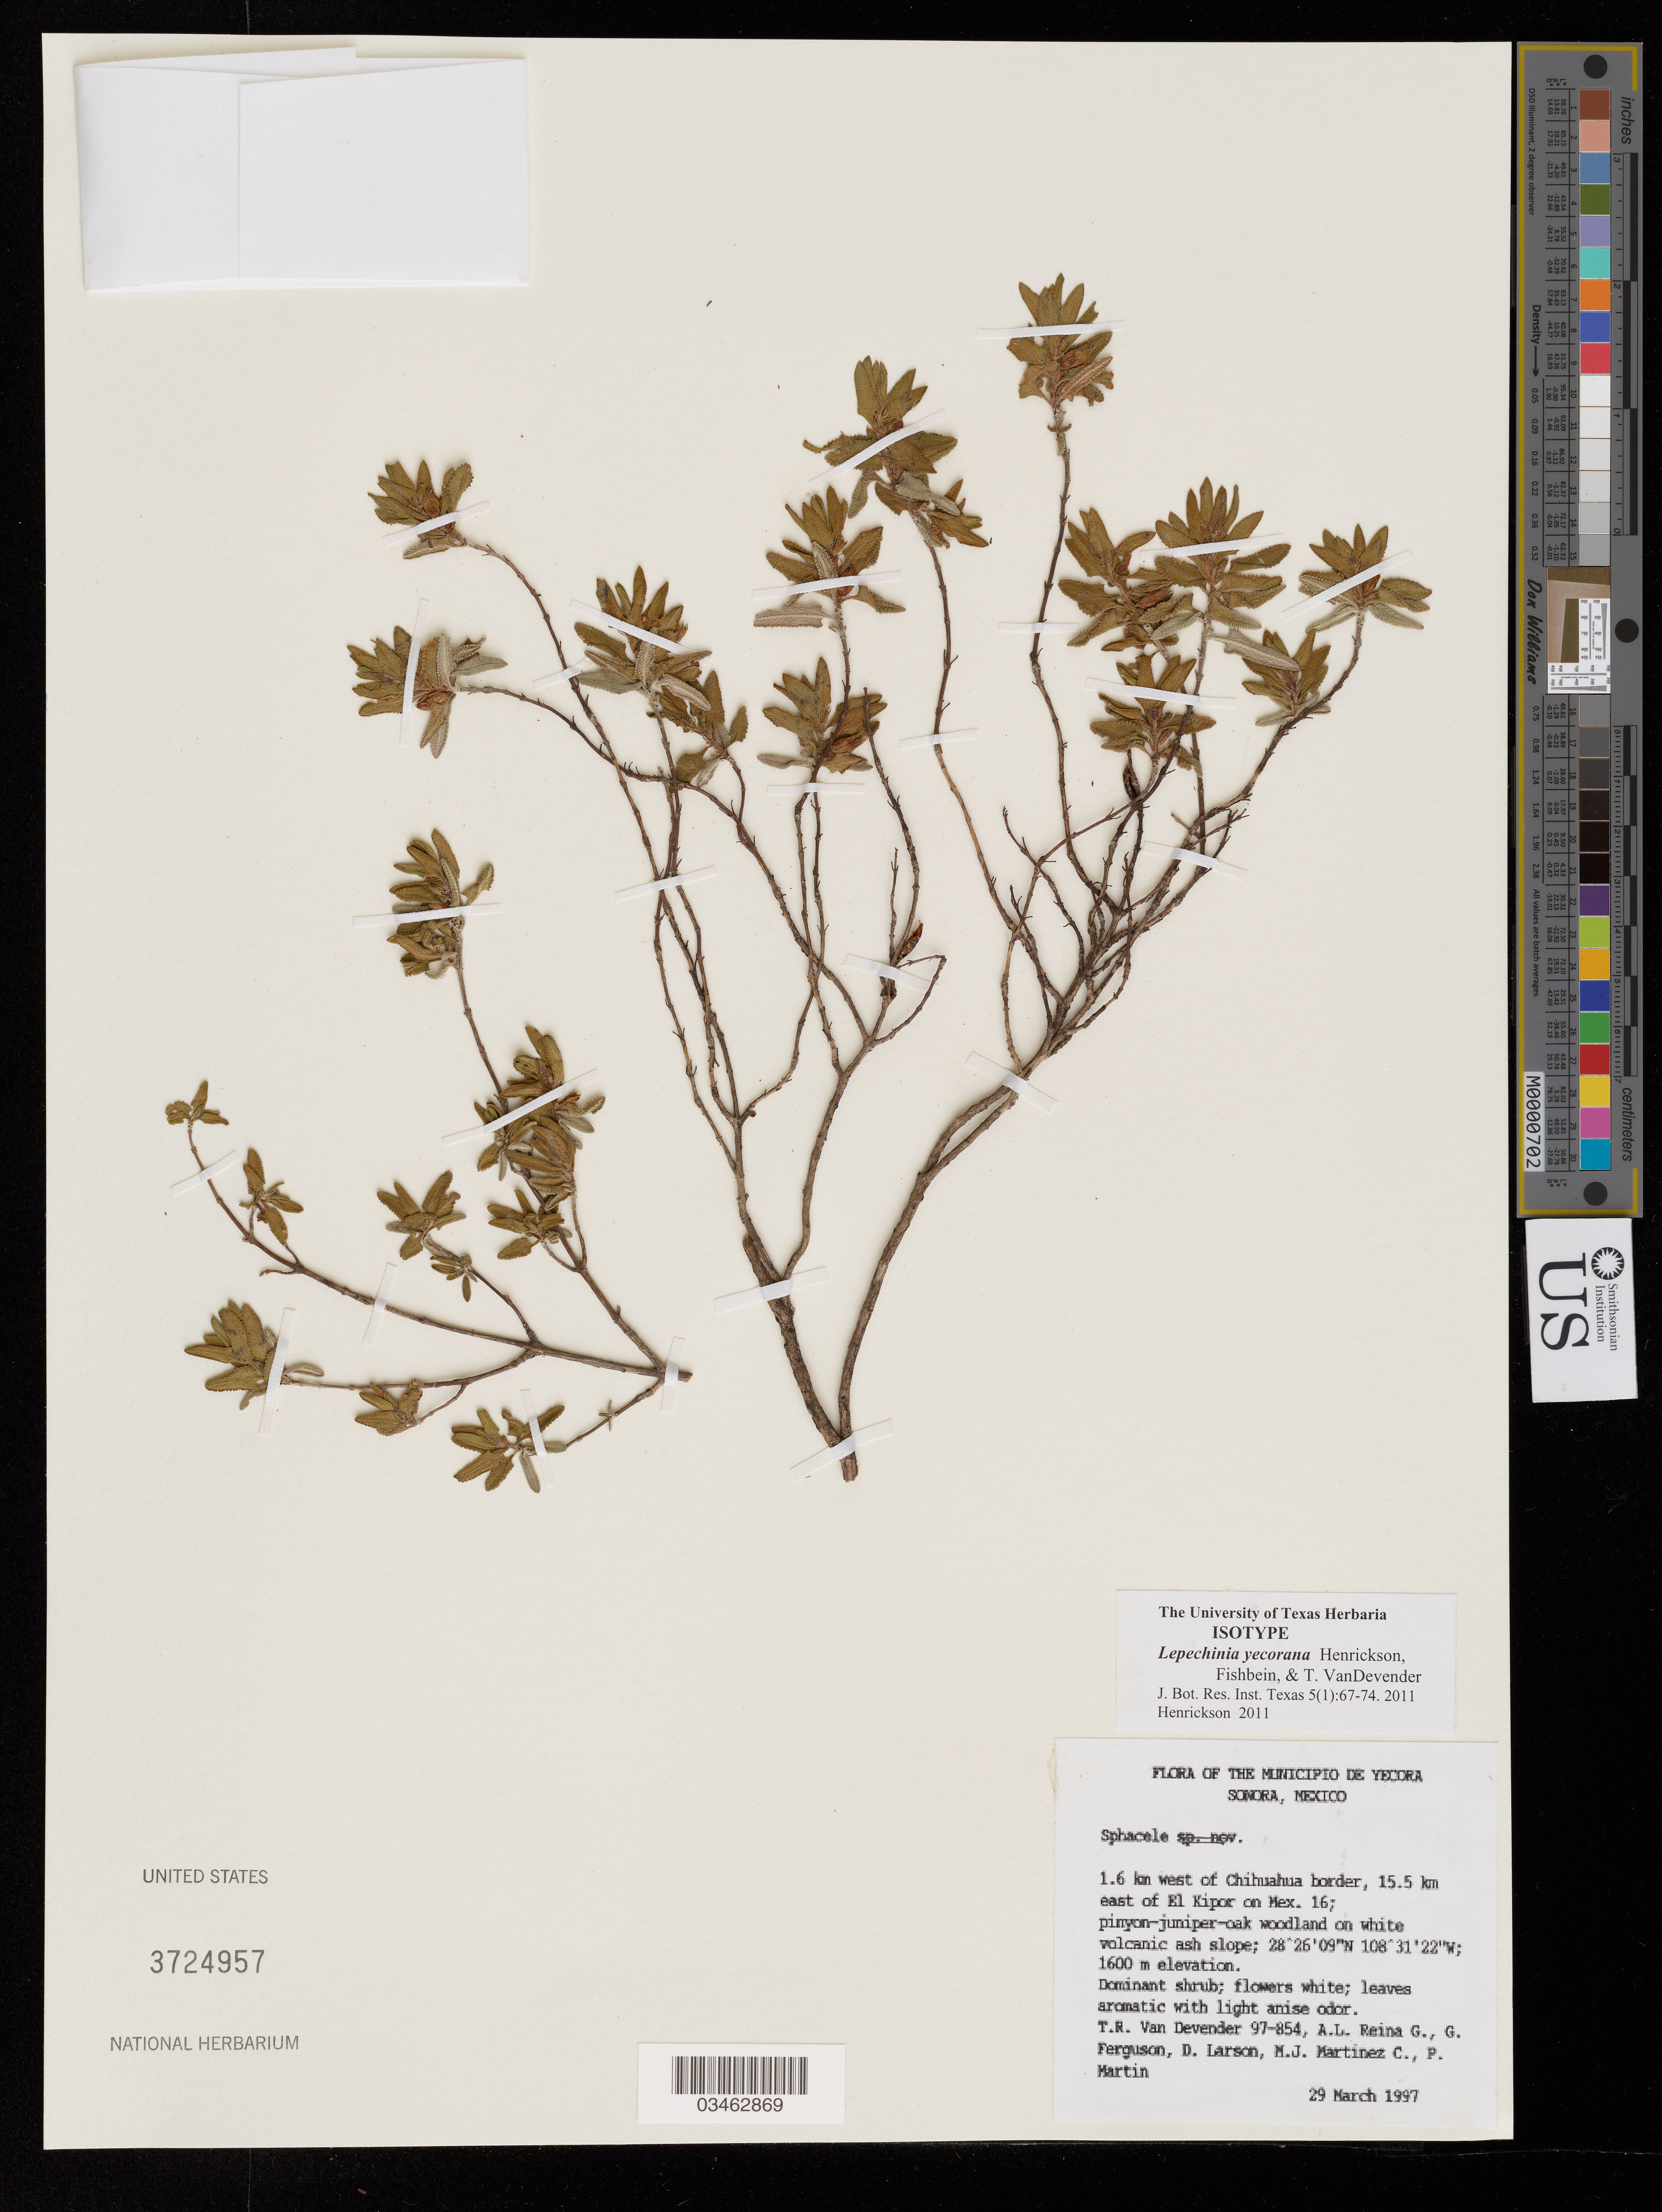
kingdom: Plantae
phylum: Tracheophyta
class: Magnoliopsida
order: Lamiales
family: Lamiaceae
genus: Lepechinia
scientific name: Lepechinia yecorana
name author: Henrickson et al.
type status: Isotype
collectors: T. R. Van Devender, A. L. Reina G., G. Ferguson, D. Larson, M. Martinez C. & P. Martin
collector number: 97-854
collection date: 1997-03-29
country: Mexico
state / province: Sonora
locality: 1.6 km W of Chihuahua border, 15.5 km E of El Kipor on Mex. 16.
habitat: pinyon-juniper-oak woodland on white volcanic ash slope.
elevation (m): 1600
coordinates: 28 26 9 N, 108 31 22 W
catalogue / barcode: US 3724957